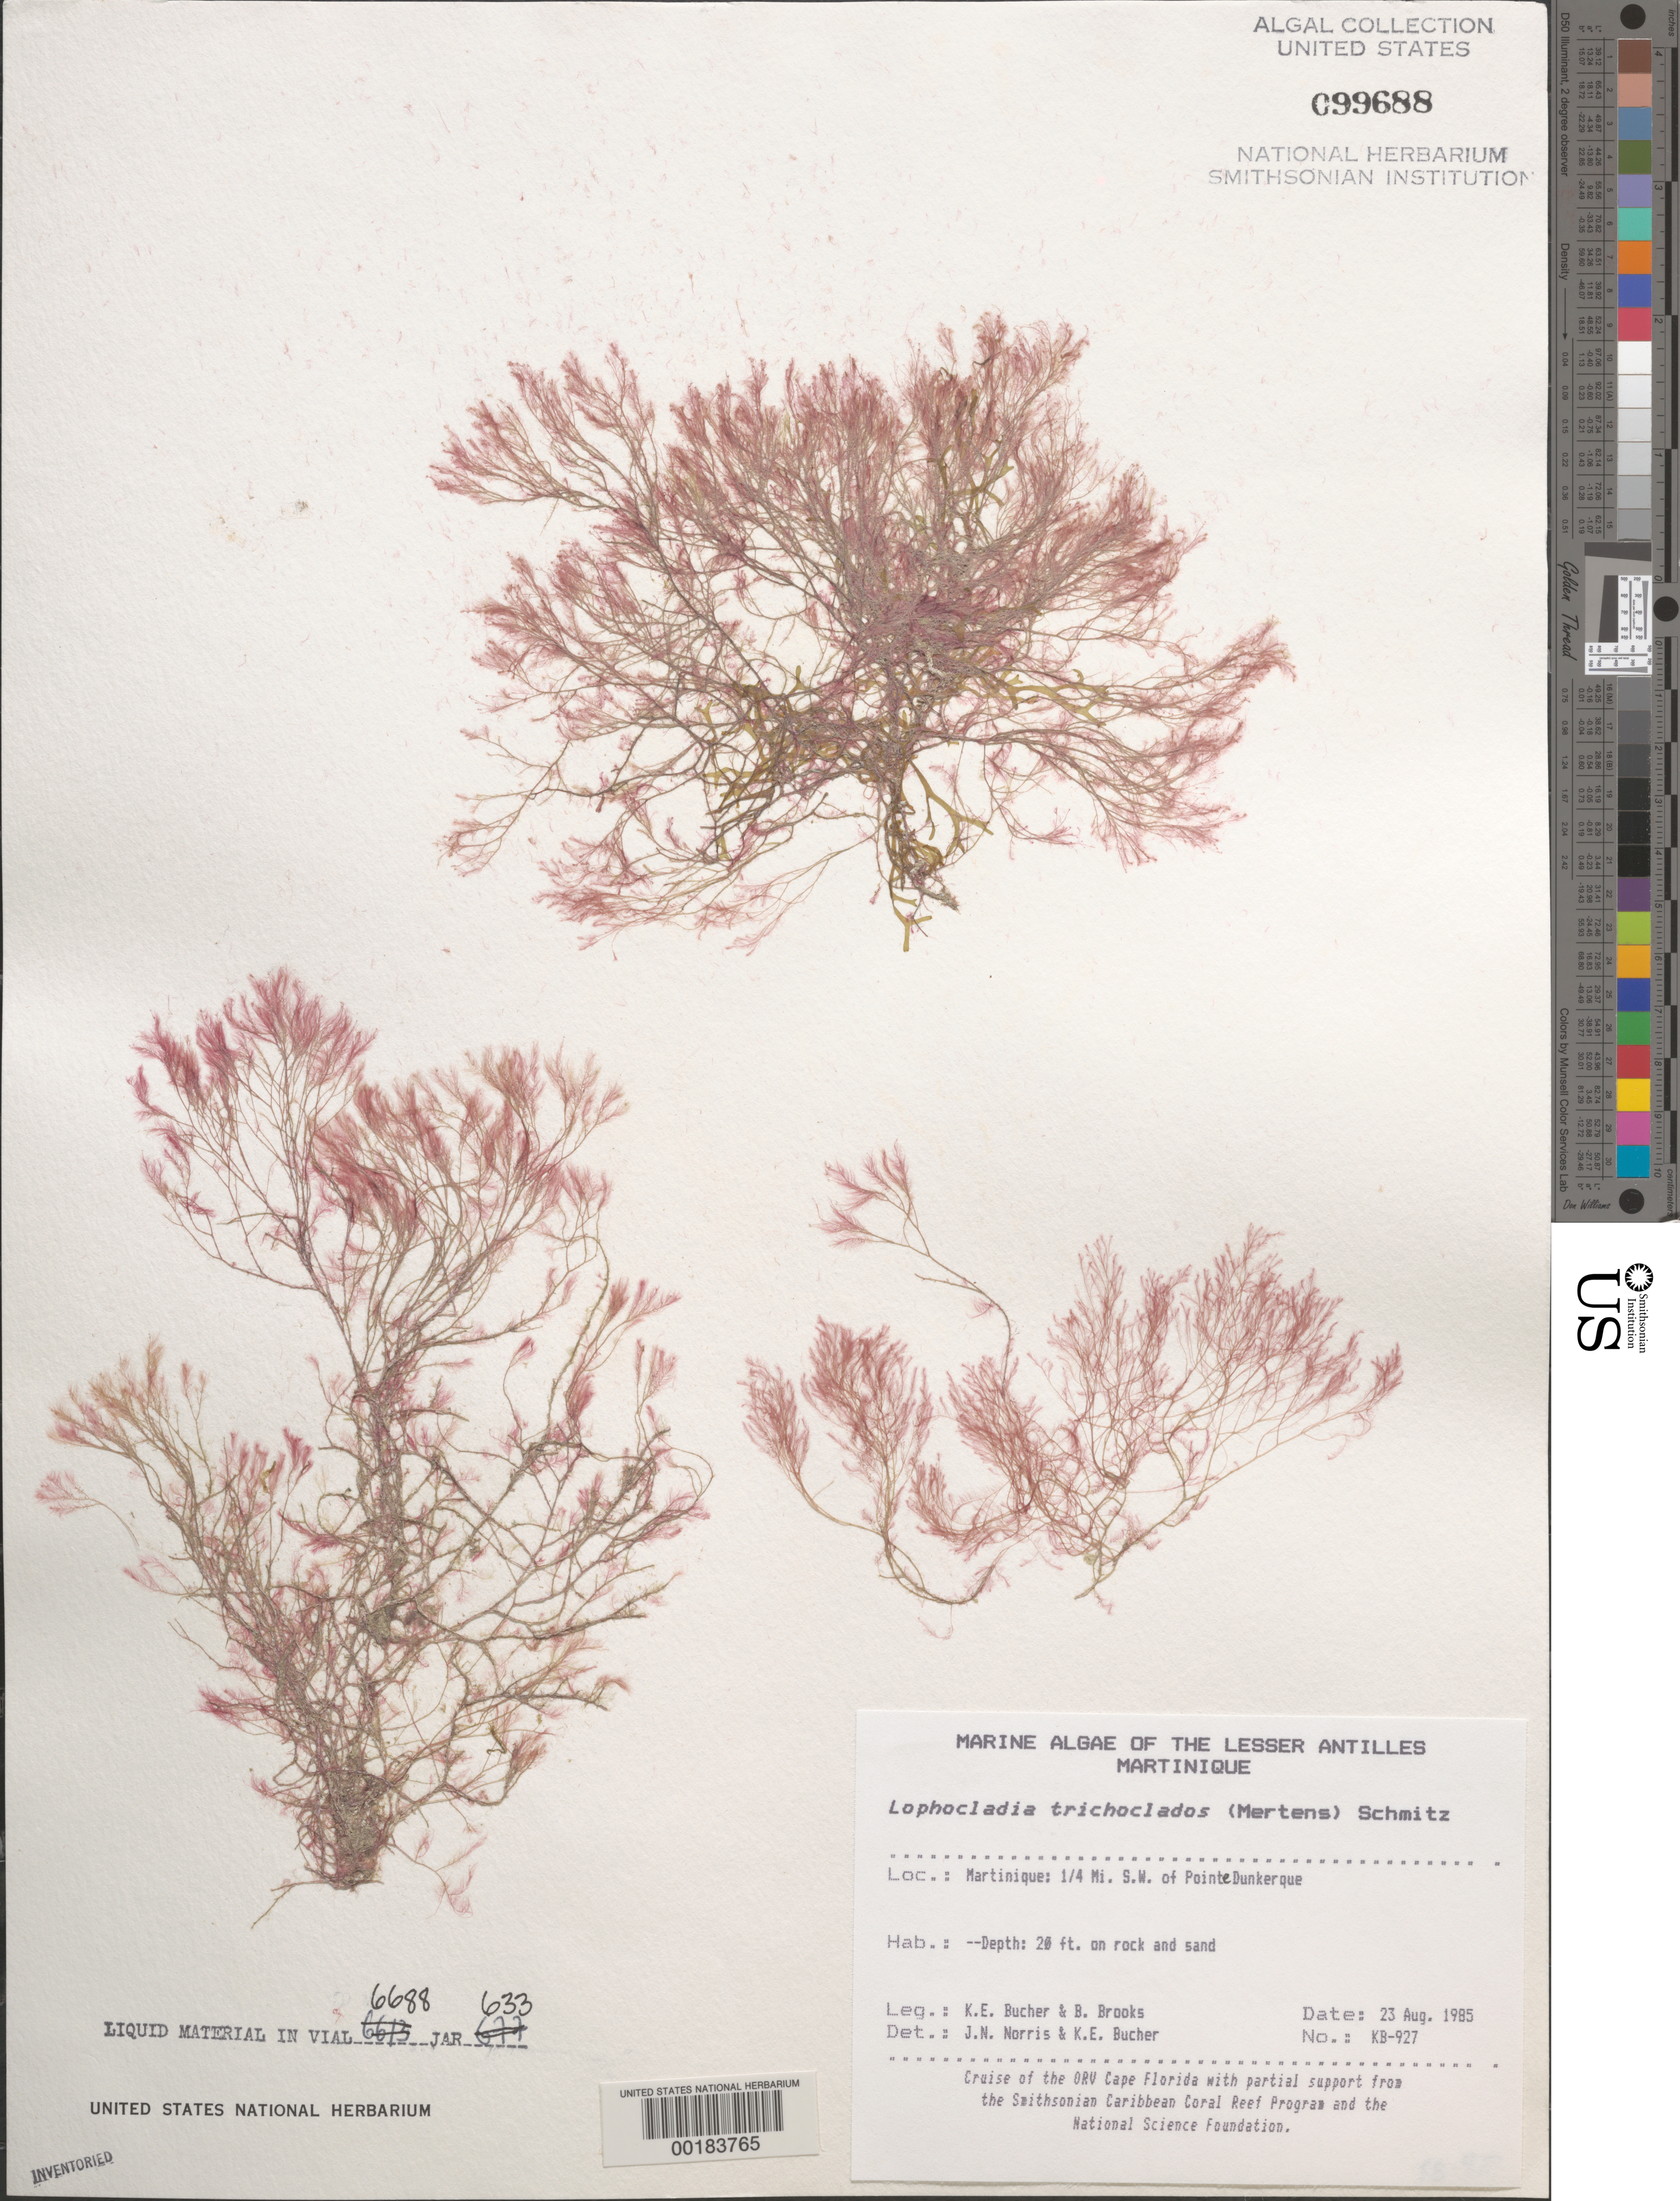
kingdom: Plantae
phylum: Rhodophyta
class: Florideophyceae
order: Ceramiales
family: Rhodomelaceae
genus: Lophocladia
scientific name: Lophocladia trichoclados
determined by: Norris, J. N.; Bucher, K. E.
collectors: K. E. Bucher & B. Brooks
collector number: Kb-927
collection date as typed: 23 Aug 1985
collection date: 1985-08-23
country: Martinique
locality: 1/4th mile southwest of Pointe Dunkerque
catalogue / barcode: US 99688